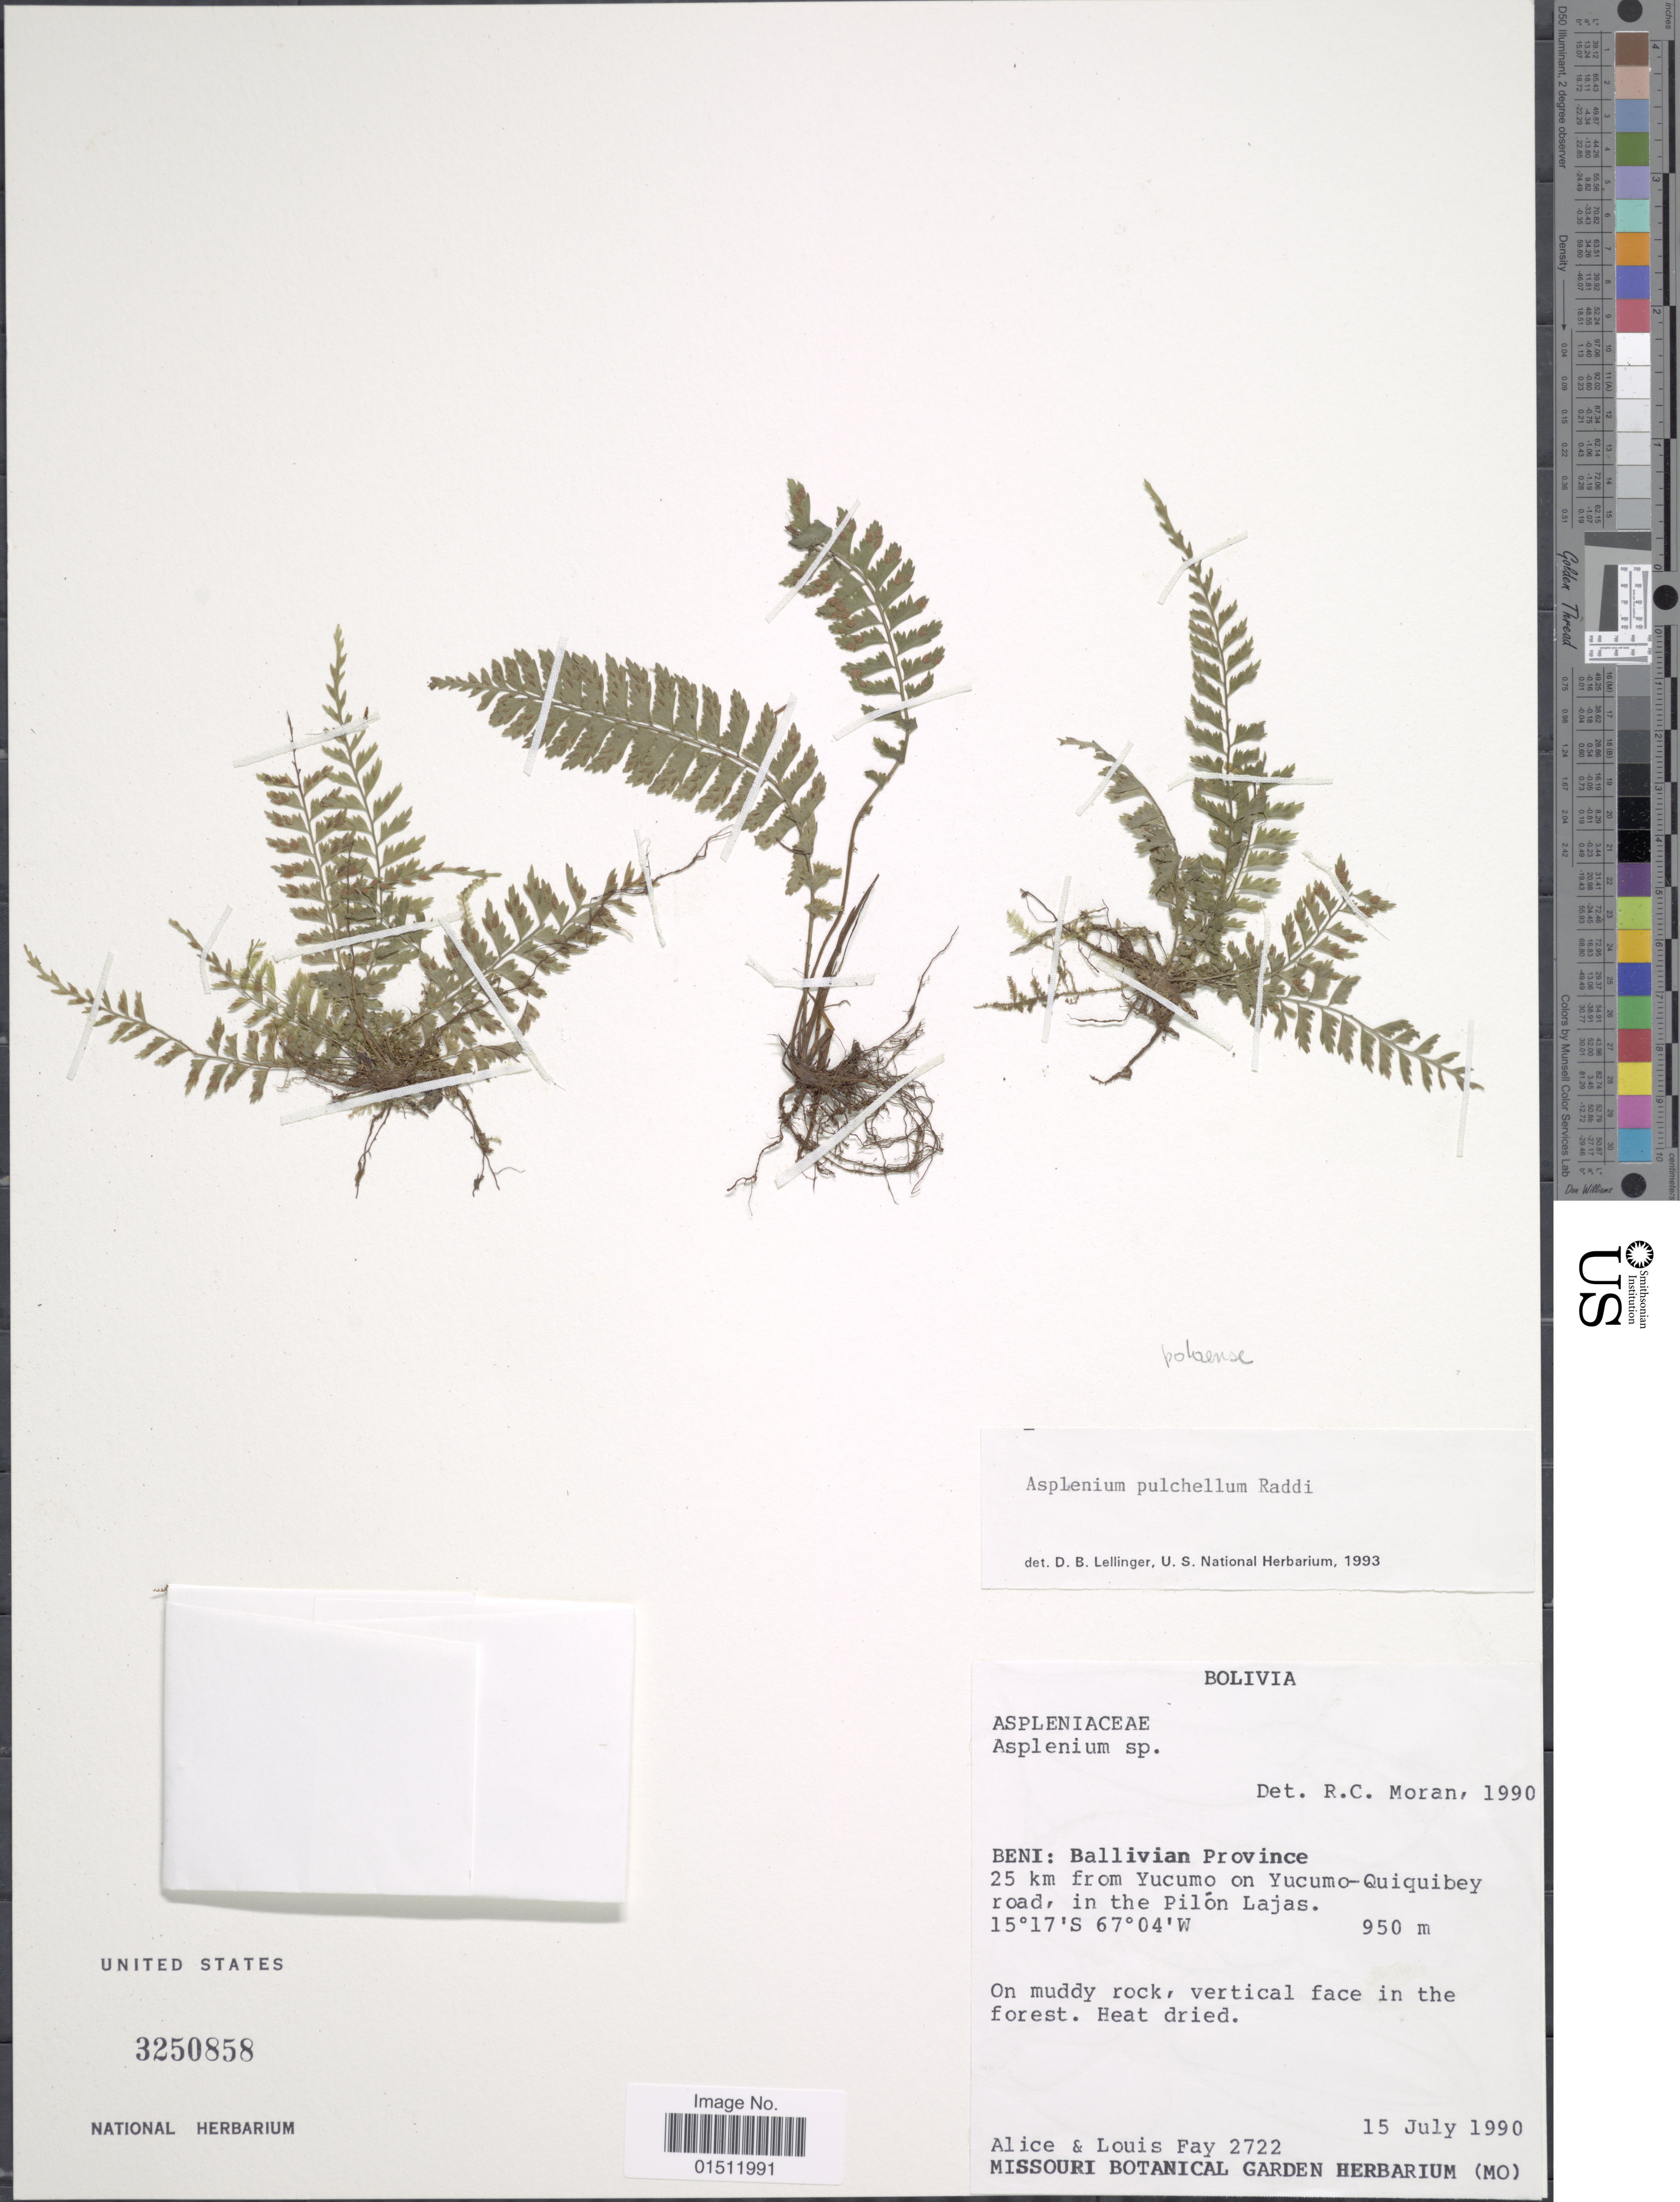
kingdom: Plantae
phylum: Tracheophyta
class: Polypodiopsida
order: Polypodiales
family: Aspleniaceae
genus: Asplenium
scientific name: Asplenium poloense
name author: Rosenst.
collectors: A. Fay & L. Fay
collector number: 2722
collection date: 1990-07-15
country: Bolivia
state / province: Beni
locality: Ballivian Province. 25 km from Yucumo-Quiquibey road, in the Pilon Lajas.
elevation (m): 950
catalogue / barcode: US 3250858